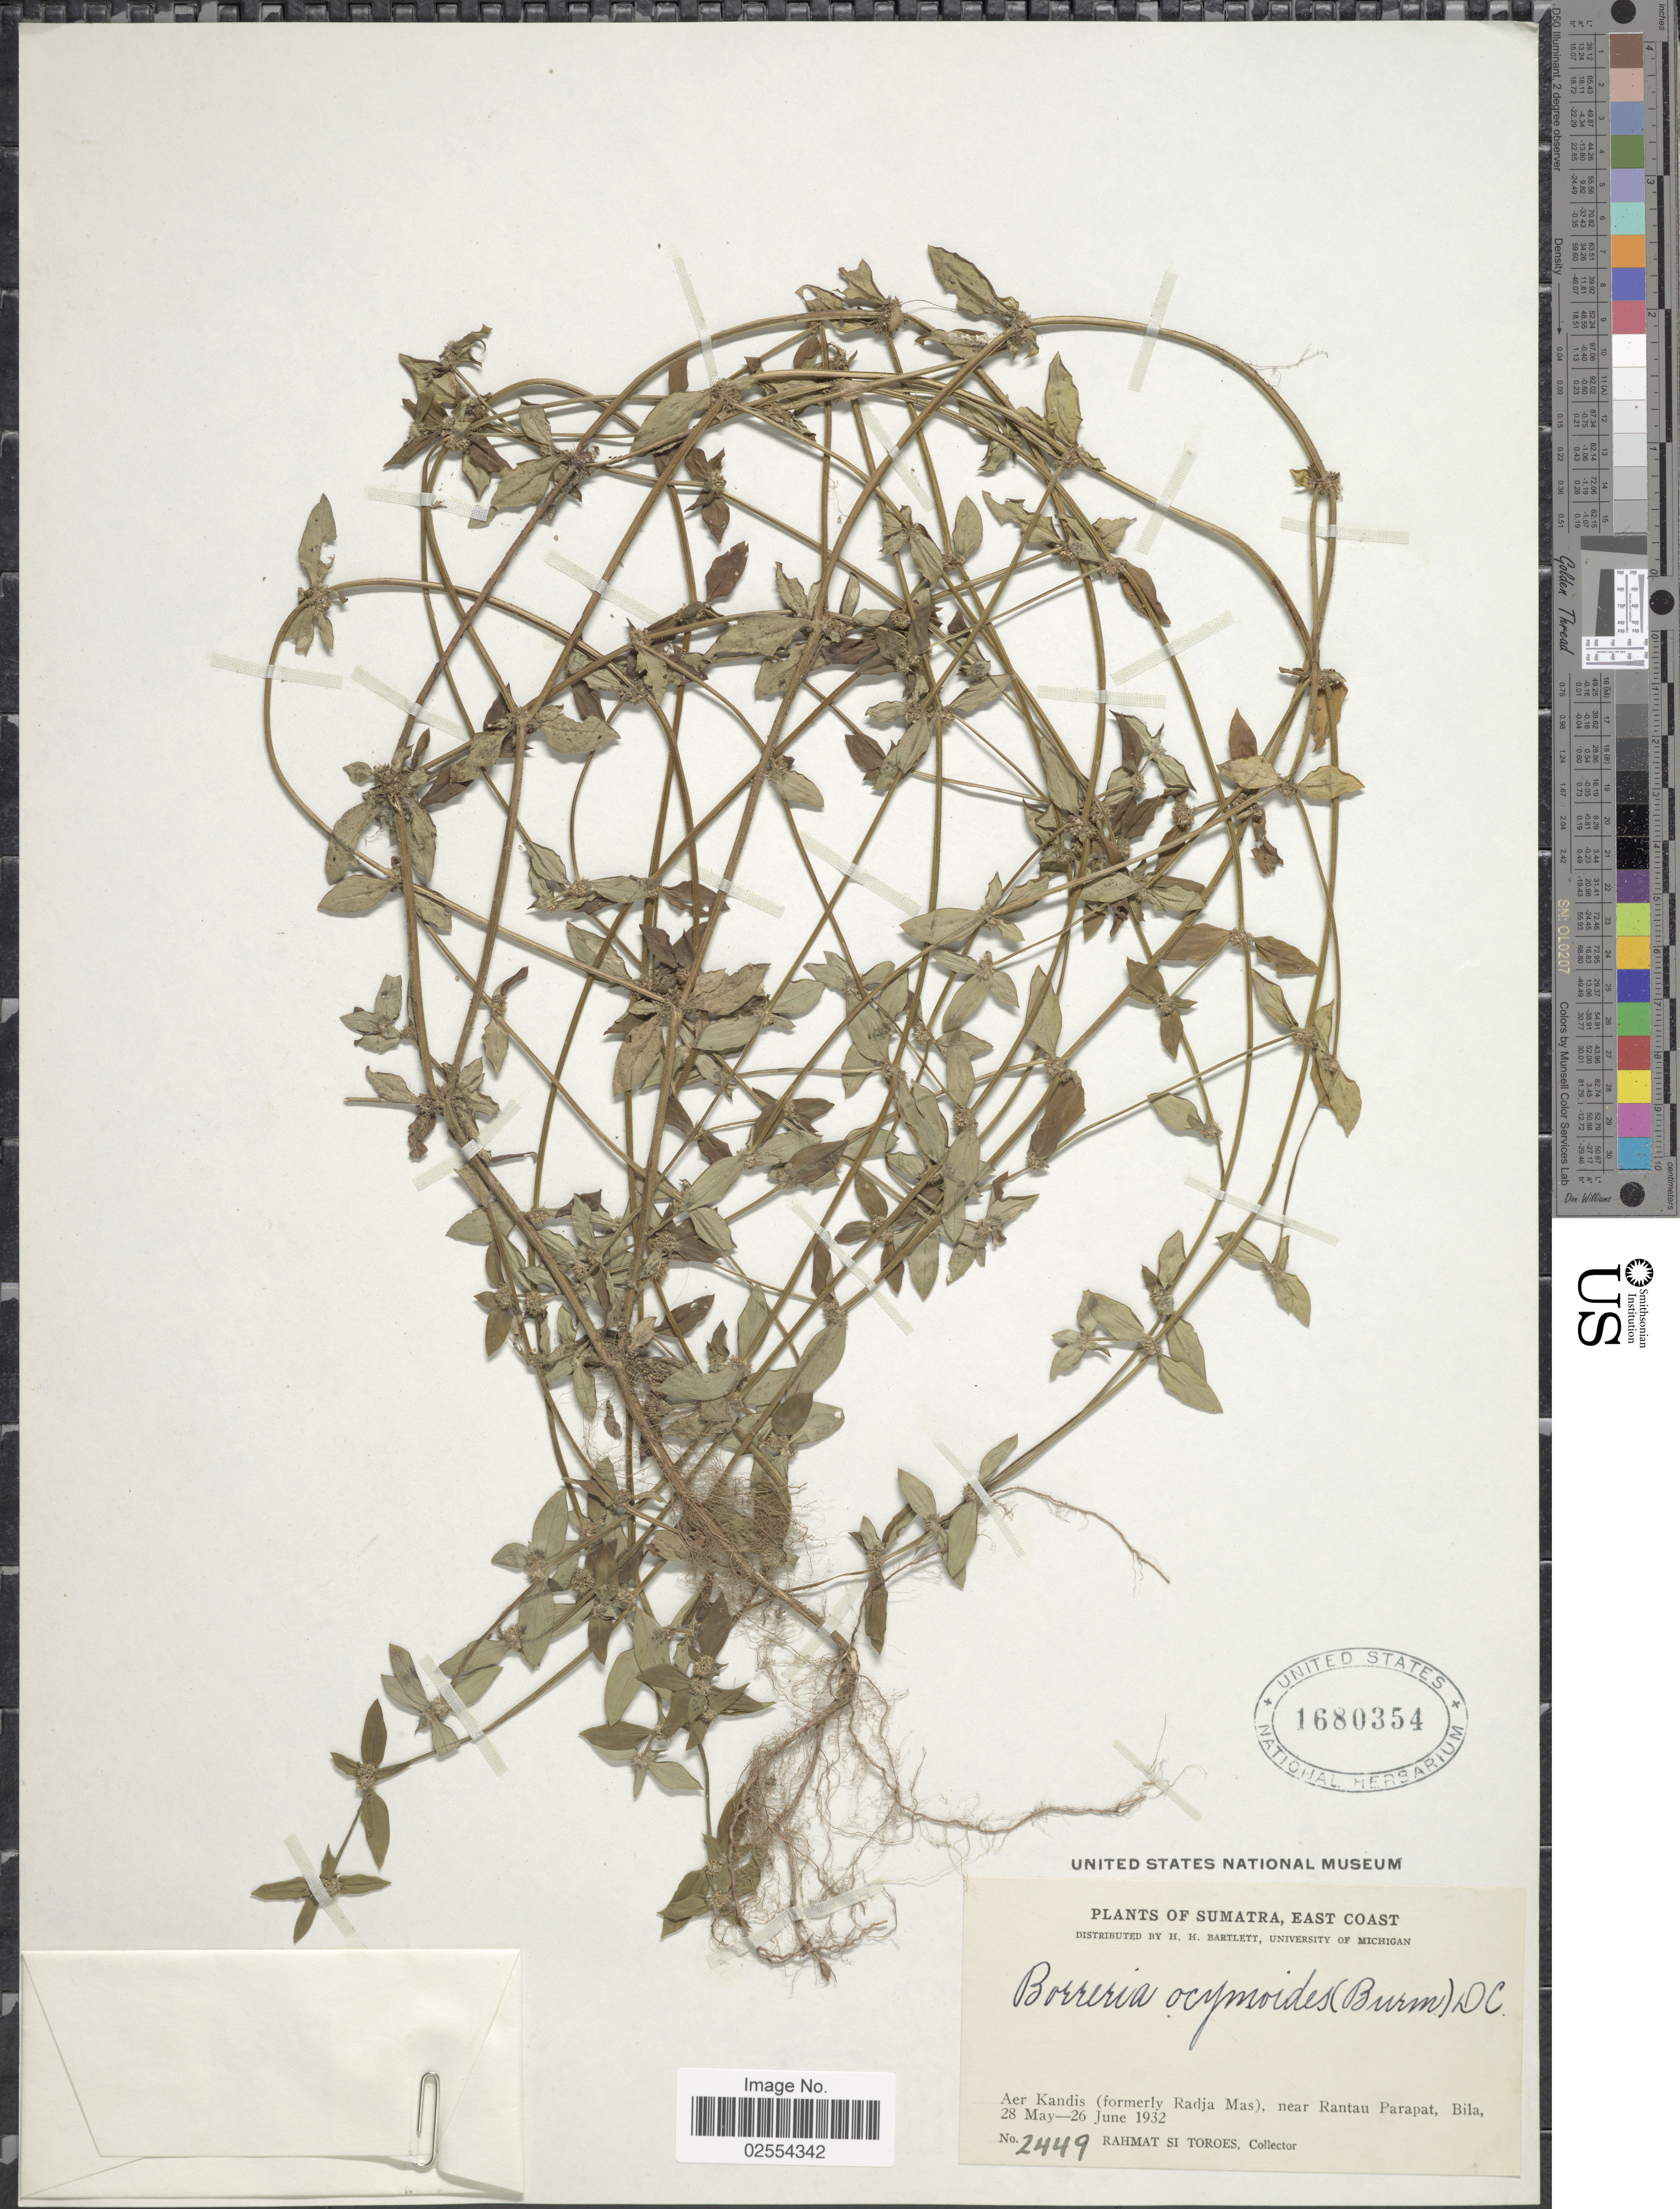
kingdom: Plantae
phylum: Tracheophyta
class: Magnoliopsida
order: Gentianales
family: Rubiaceae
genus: Spermacoce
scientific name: Spermacoce ocymoides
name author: Burm. f.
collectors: Rahmat Si Boeea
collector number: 2449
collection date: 1932-05-28/1932-06-26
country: Indonesia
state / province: Sumatra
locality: East Coast, Aer Kandis (formerly Radja Mas), near Rantau Parapat, Bila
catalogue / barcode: US 1680354